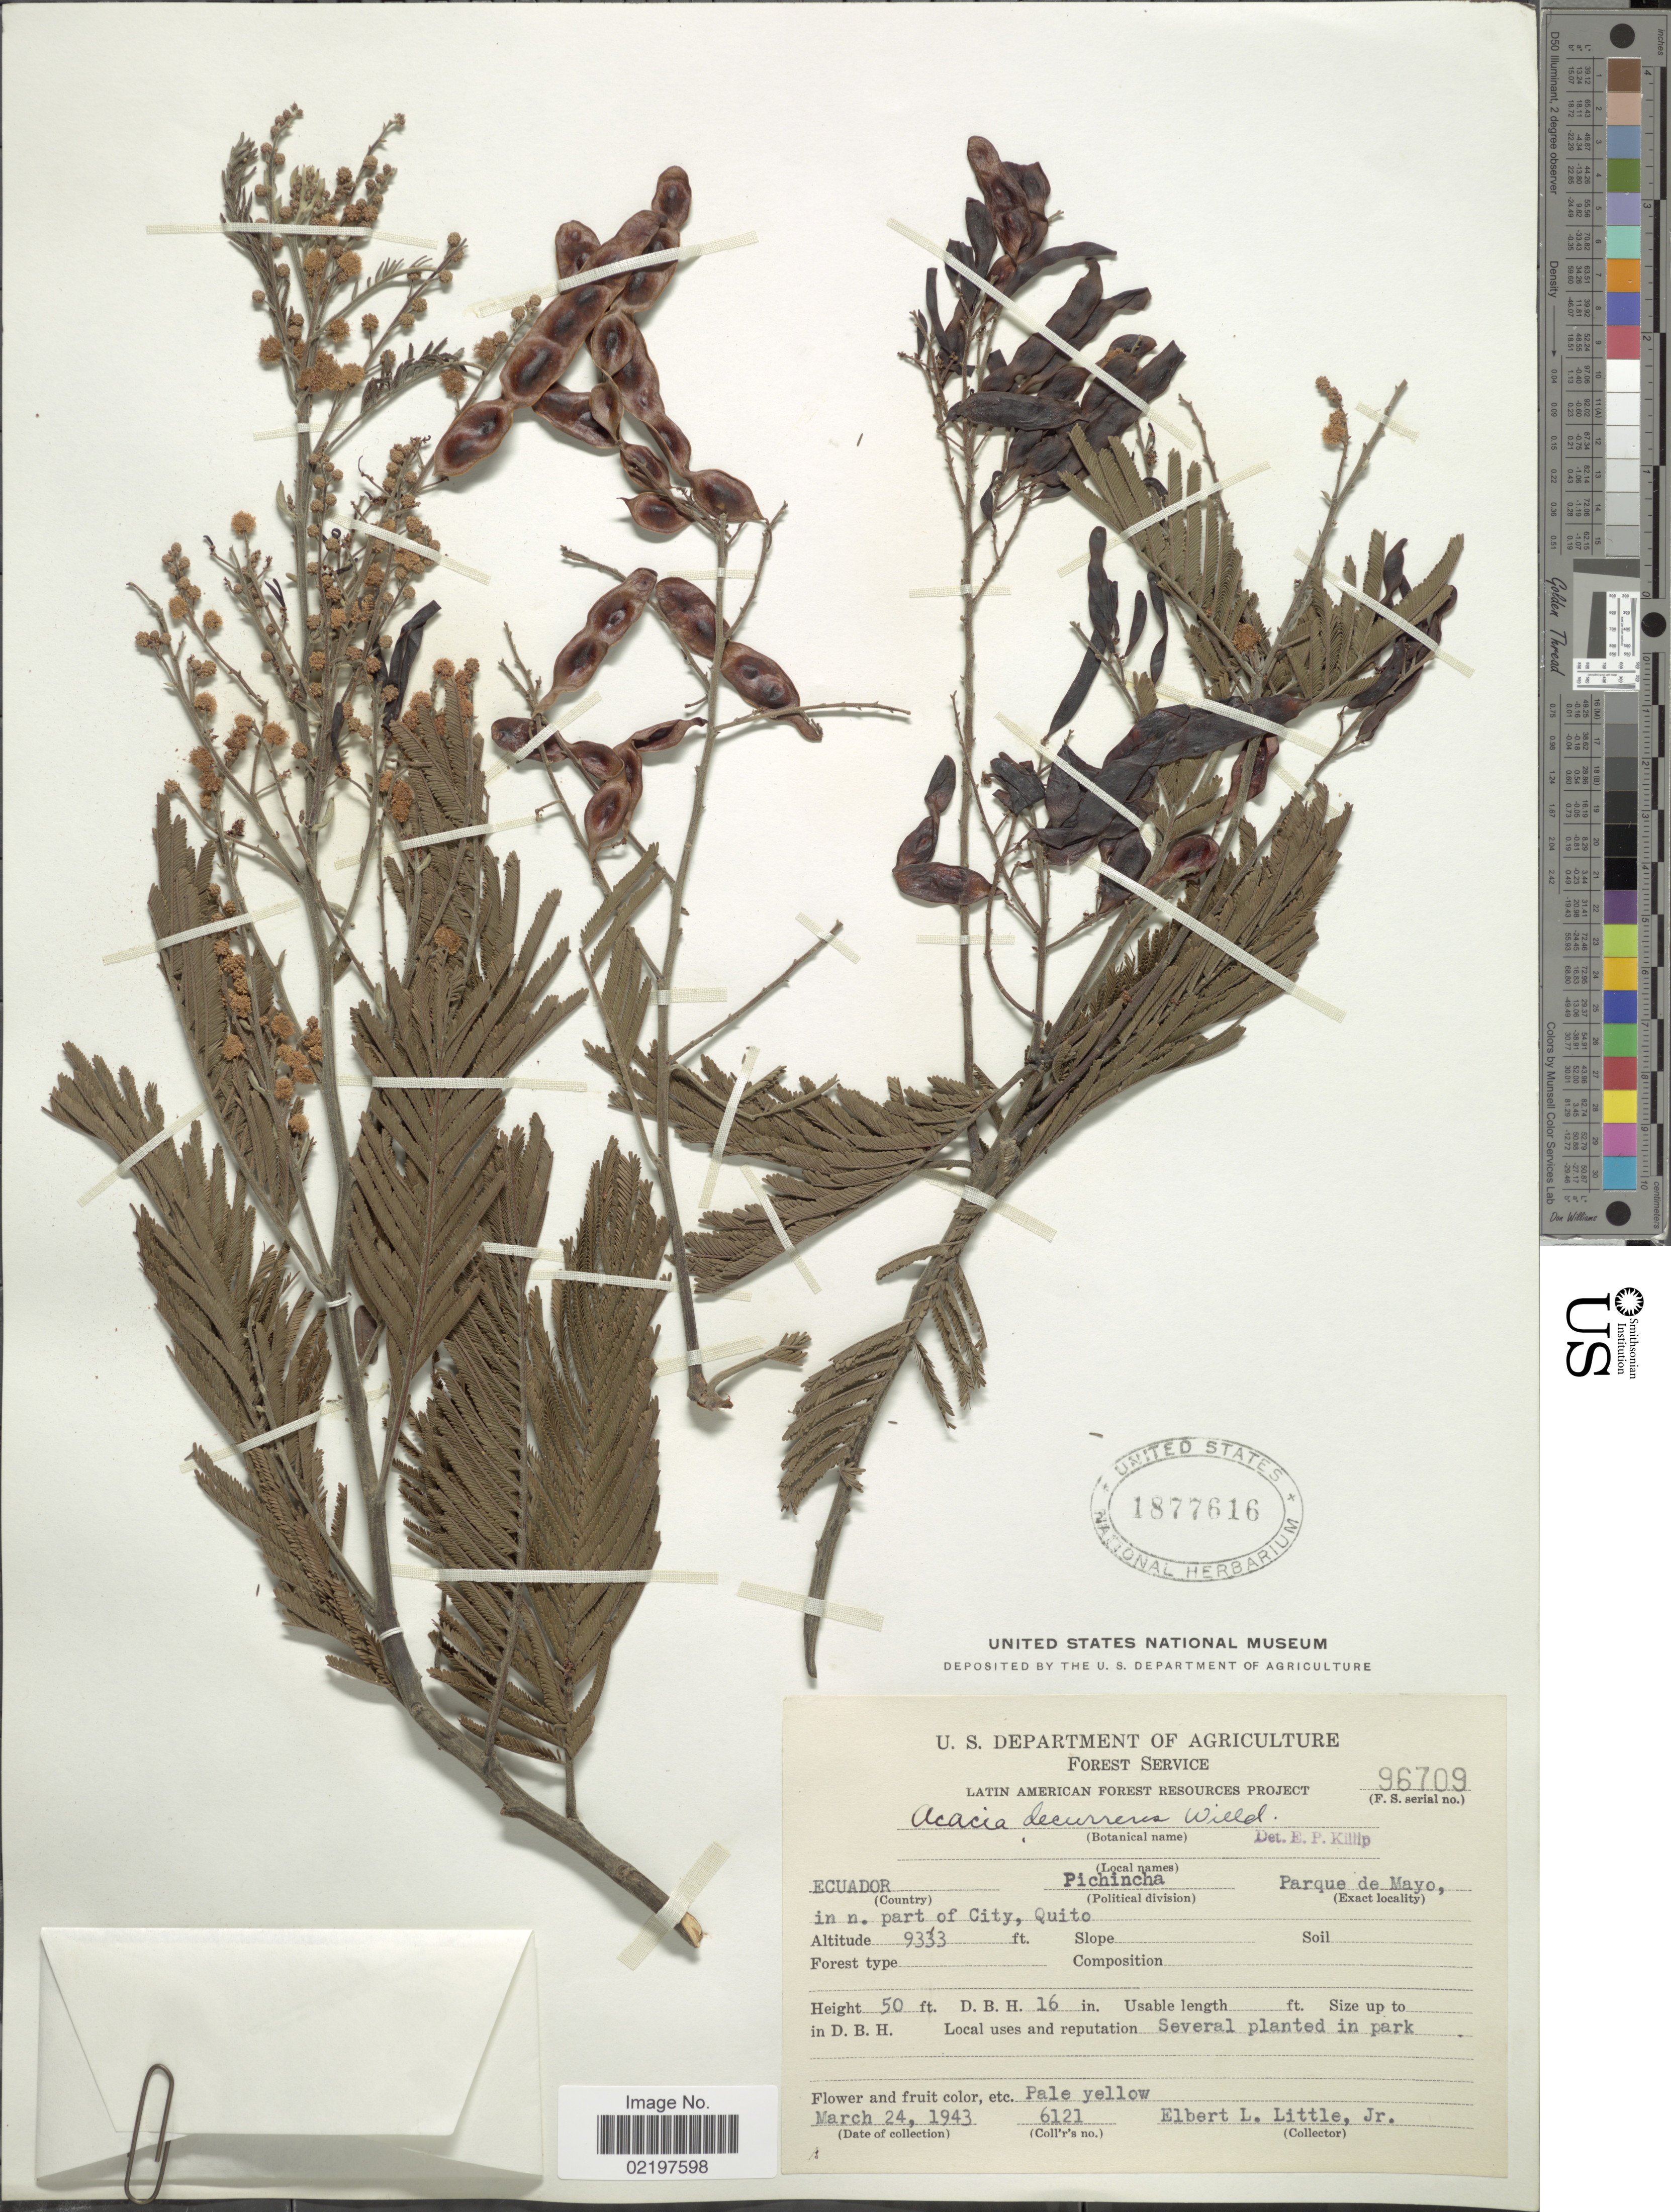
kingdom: Plantae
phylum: Tracheophyta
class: Magnoliopsida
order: Fabales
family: Fabaceae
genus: Acacia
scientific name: Acacia decurrens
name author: (J.C. Wendl.) Willd.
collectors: E. L. Little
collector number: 6121/96709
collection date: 1943-03-24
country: Ecuador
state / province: Pichincha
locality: Parque de Mayo, in n. part of City, Quito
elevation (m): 2845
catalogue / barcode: US 1877616